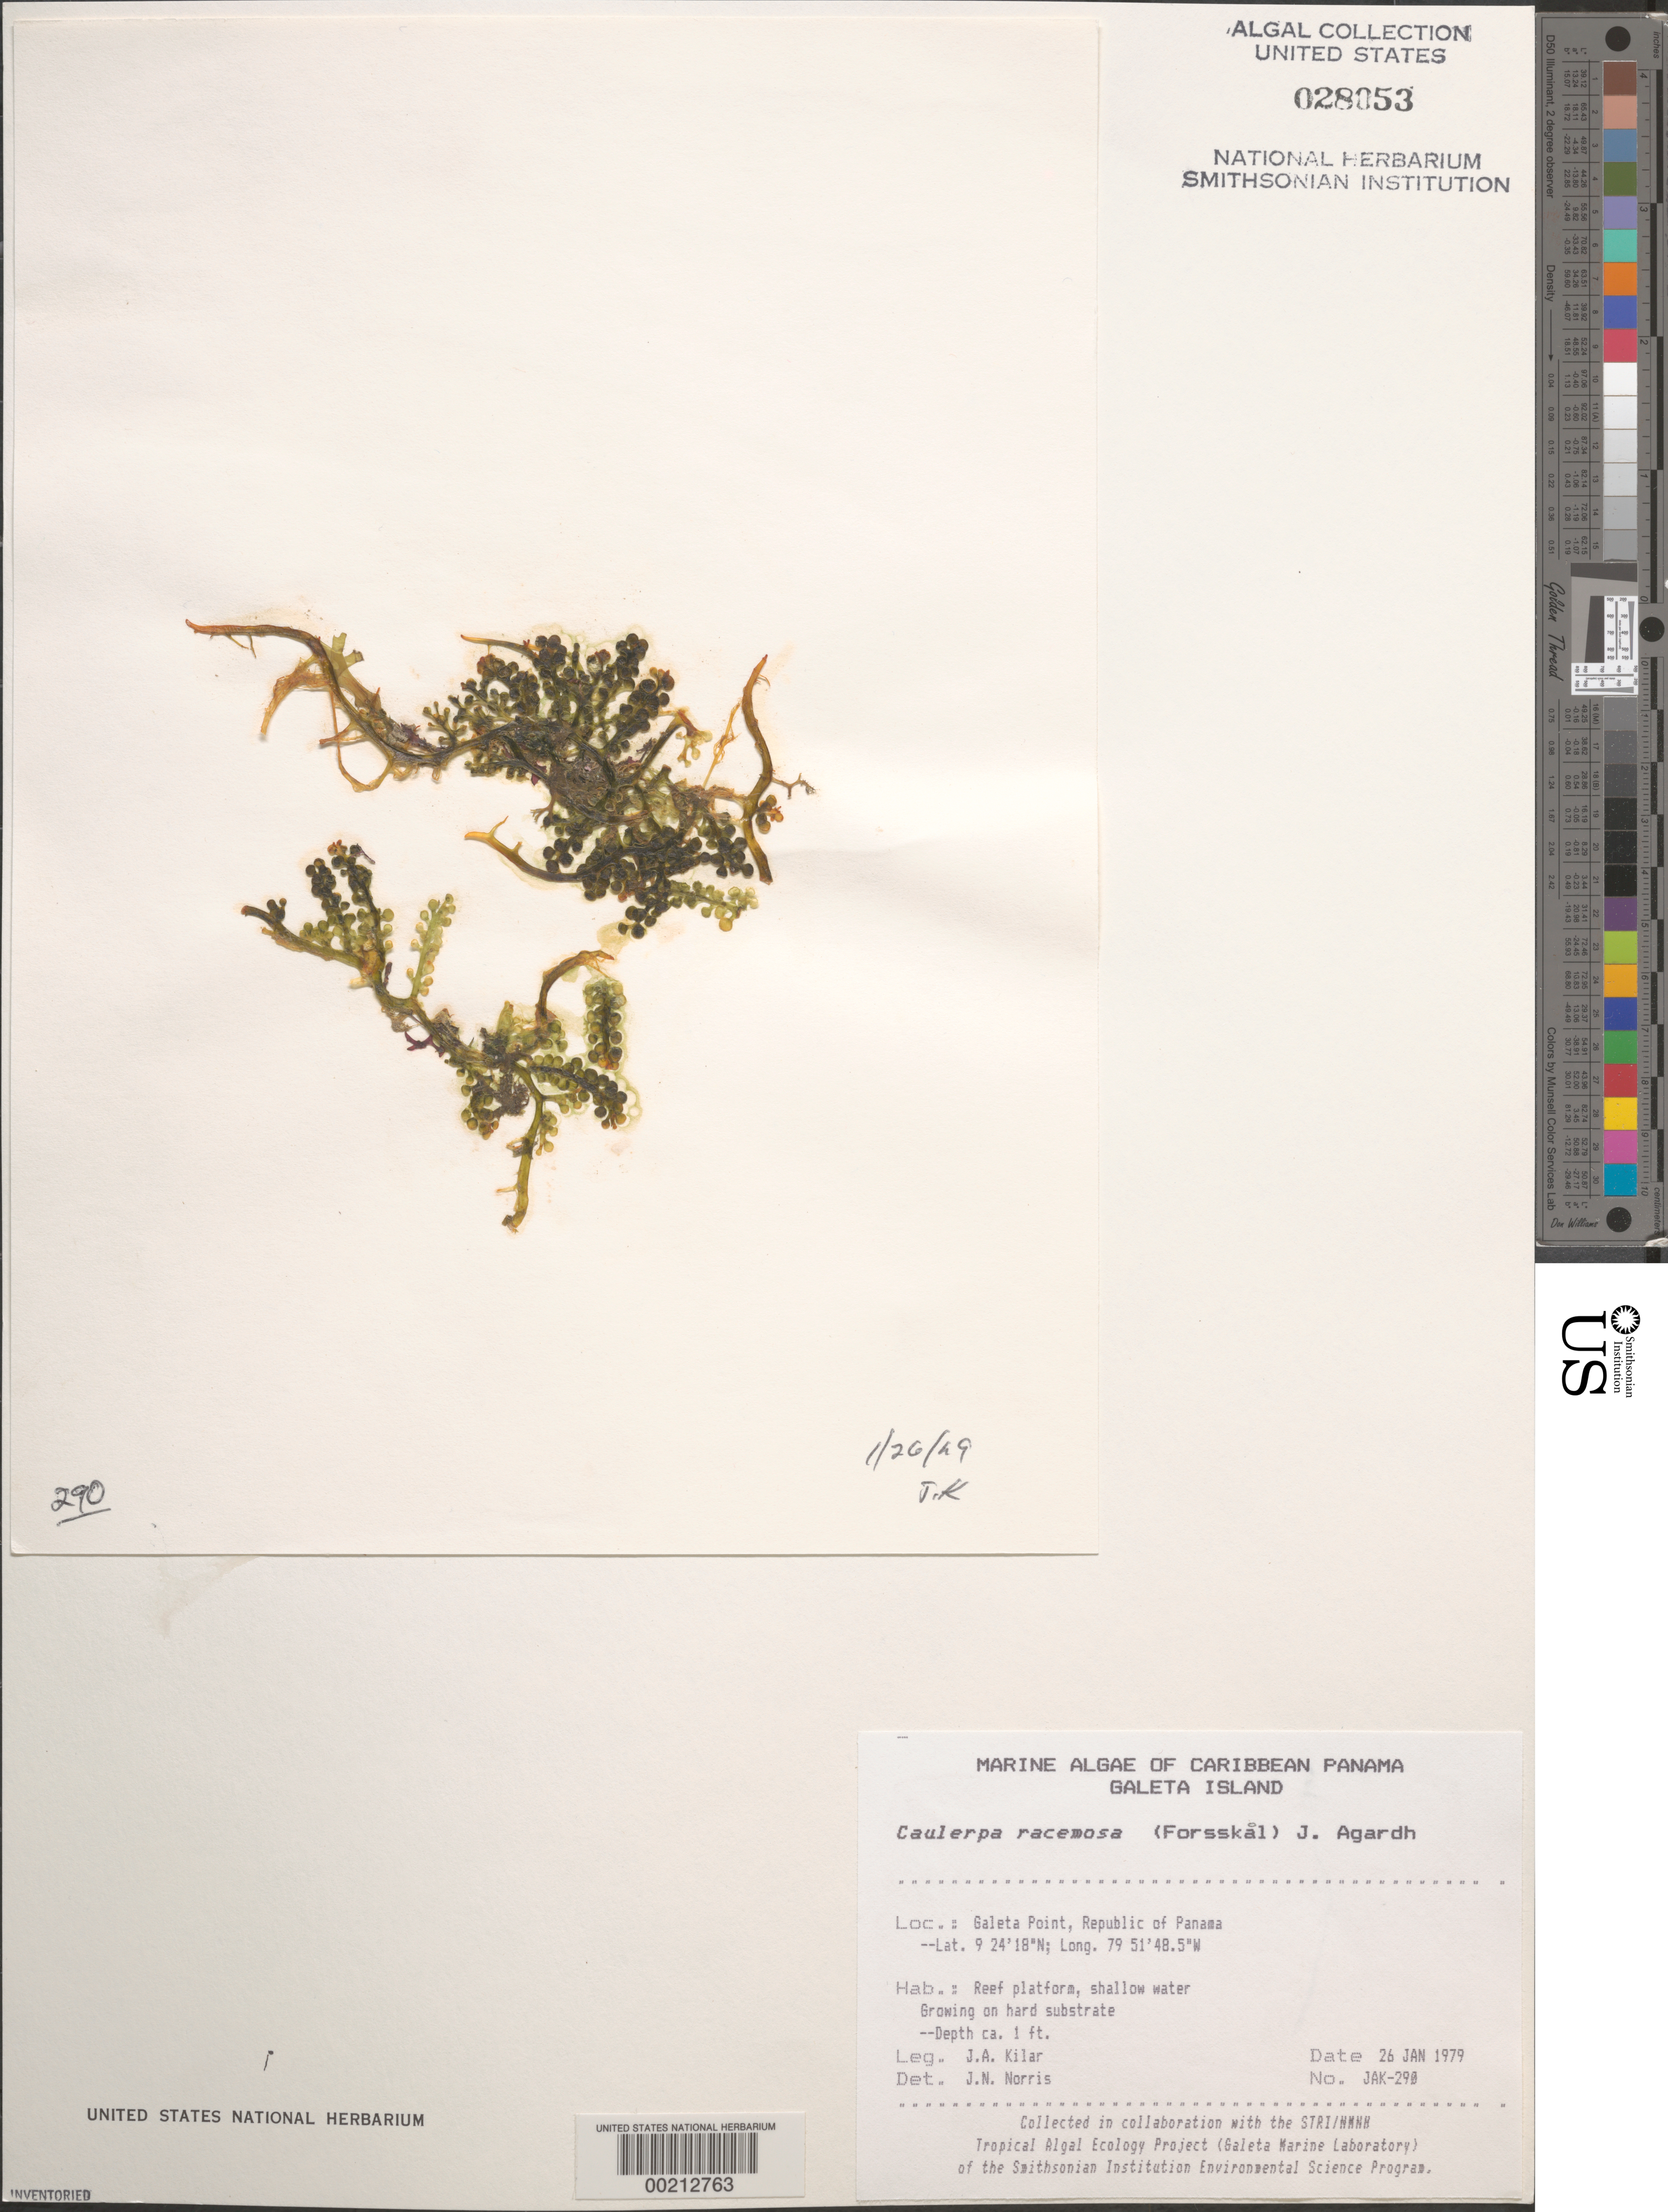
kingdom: Plantae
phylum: Chlorophyta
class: Ulvophyceae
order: Bryopsidales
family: Caulerpaceae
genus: Caulerpa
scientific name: Caulerpa racemosa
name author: (Forssk.) J. Agardh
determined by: Norris, James N.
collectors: J. A. Kilar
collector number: JAK-290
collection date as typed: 26 Jan 1979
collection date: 1979-01-26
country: Panama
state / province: Colón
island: Galeta Island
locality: Galeta Point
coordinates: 9 24' 18" N, 79 51' 48.5" W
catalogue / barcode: US 28053